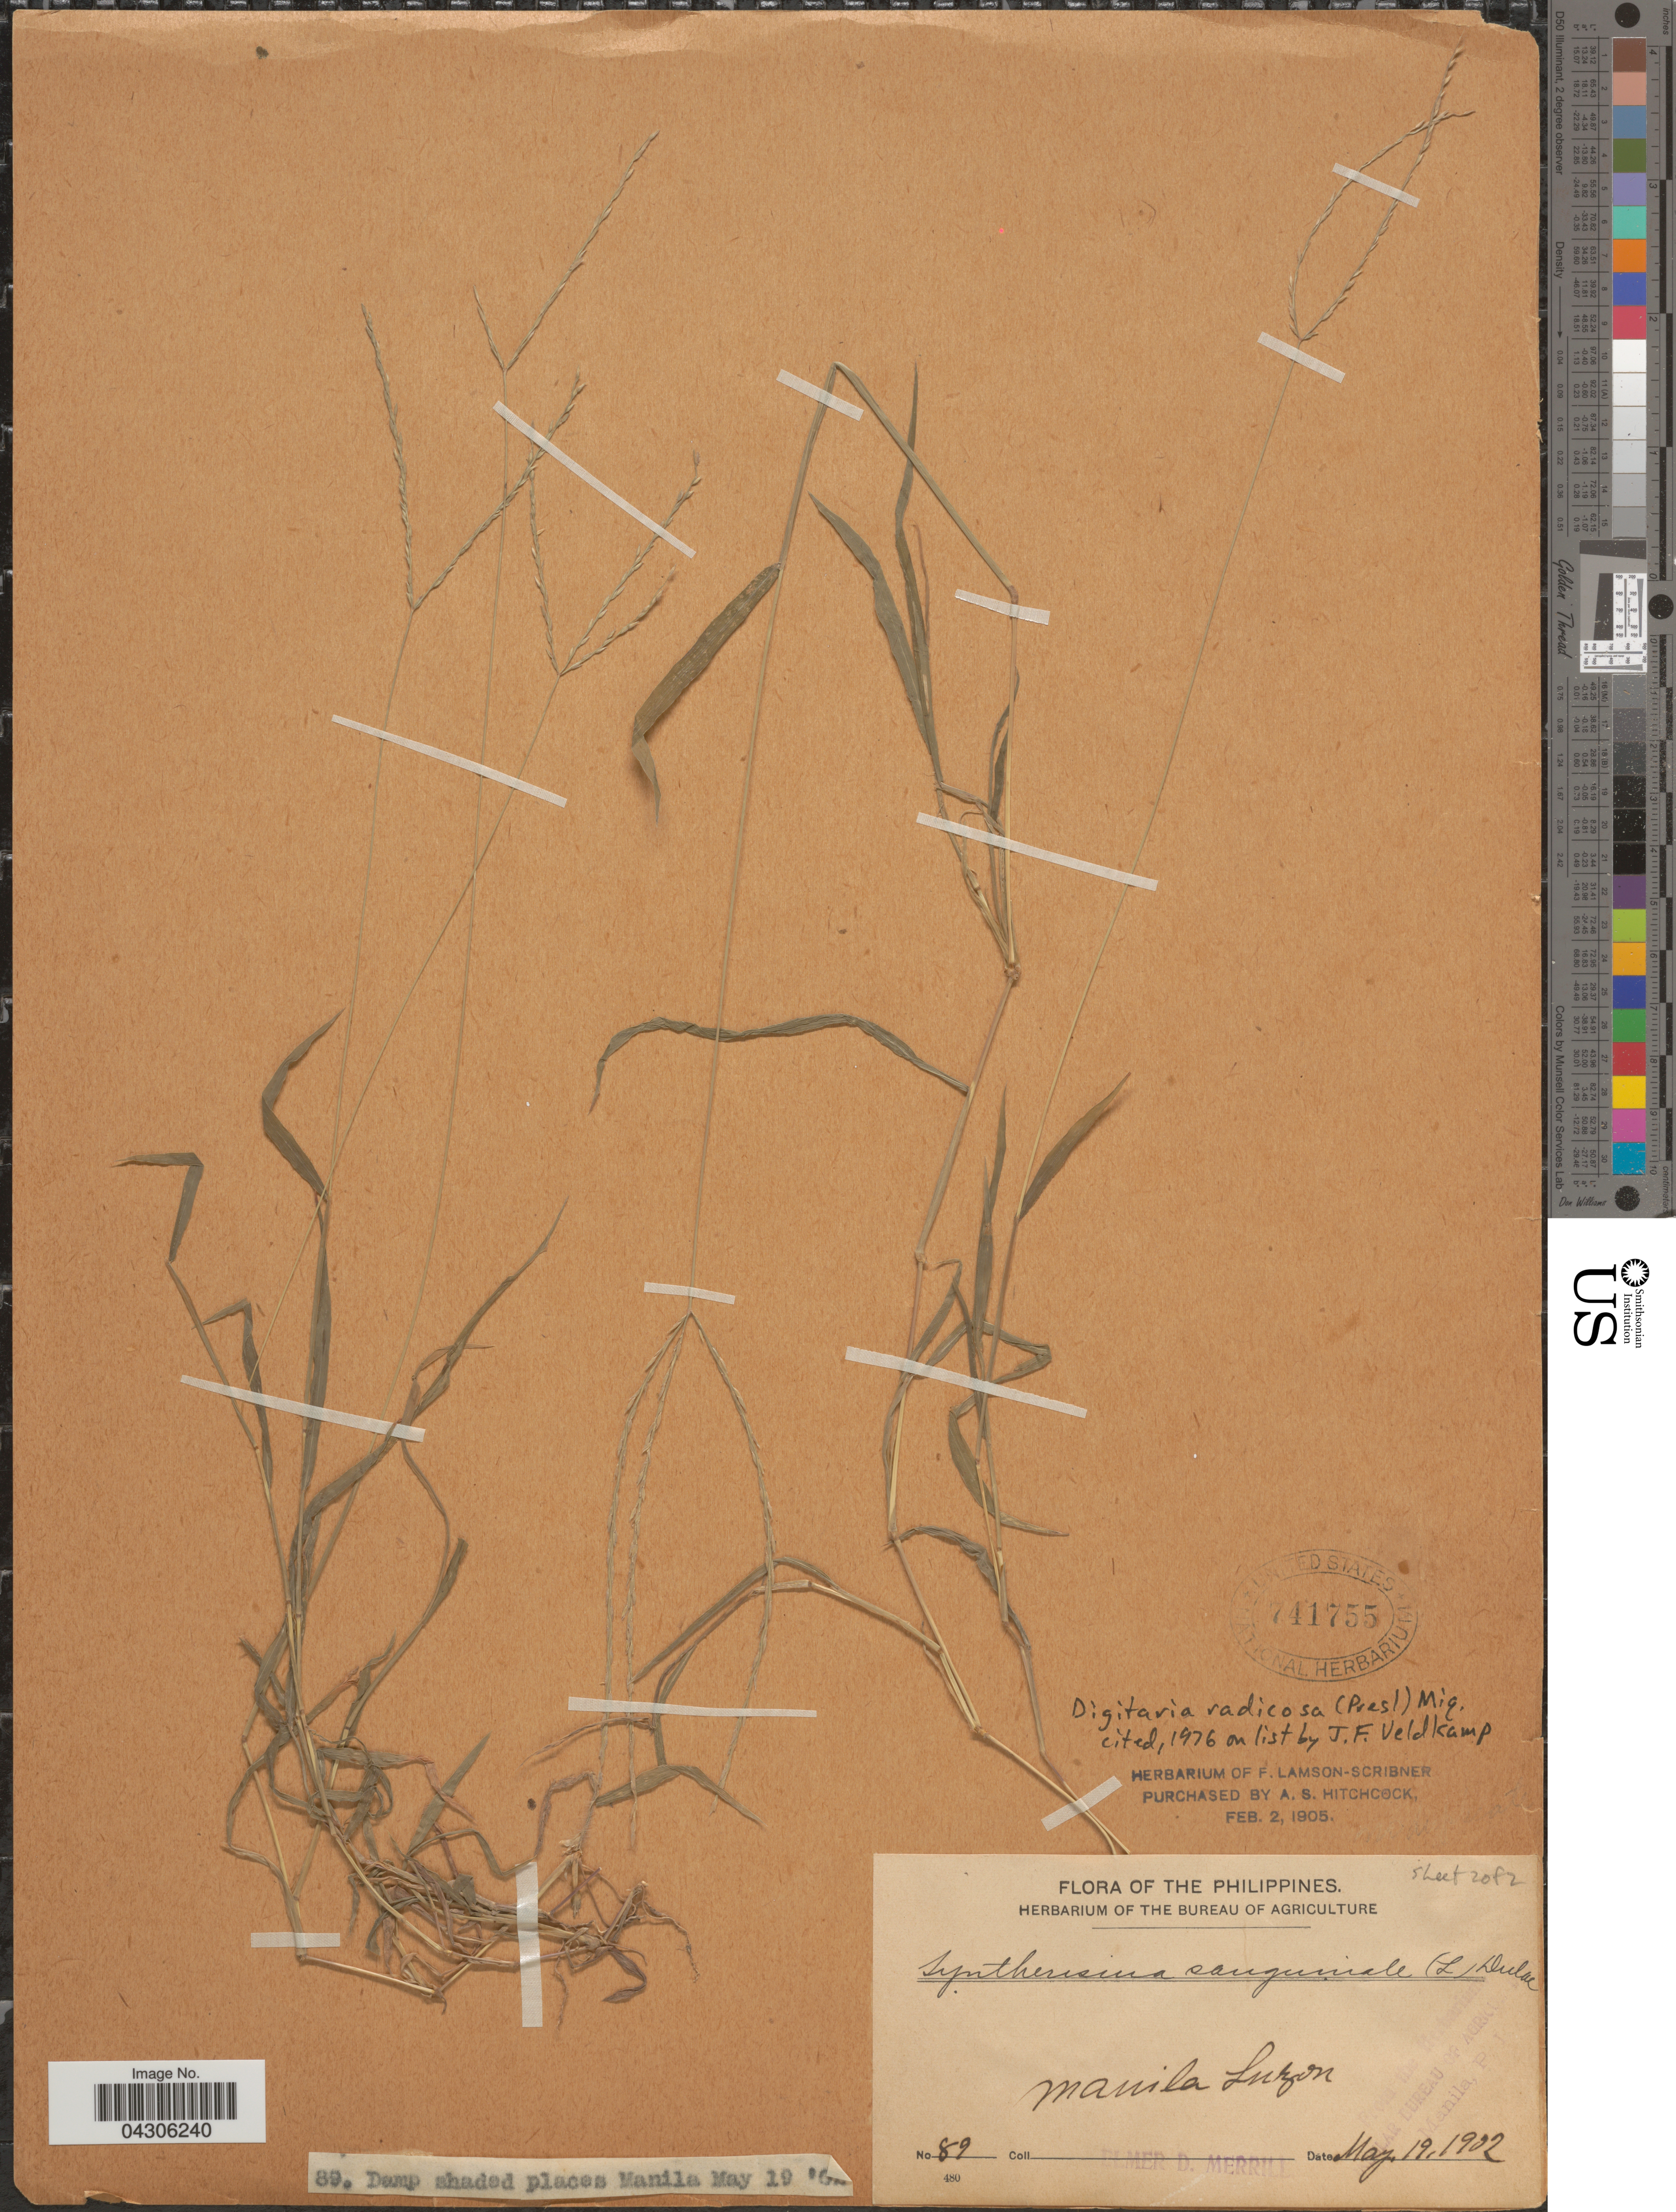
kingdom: Plantae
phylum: Tracheophyta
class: Liliopsida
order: Poales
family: Poaceae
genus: Digitaria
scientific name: Digitaria radicosa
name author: (J. Presl) Miq.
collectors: E. D. Merrill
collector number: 89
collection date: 1902-05-19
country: Philippines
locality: Manila Luzon.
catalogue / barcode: US 741755